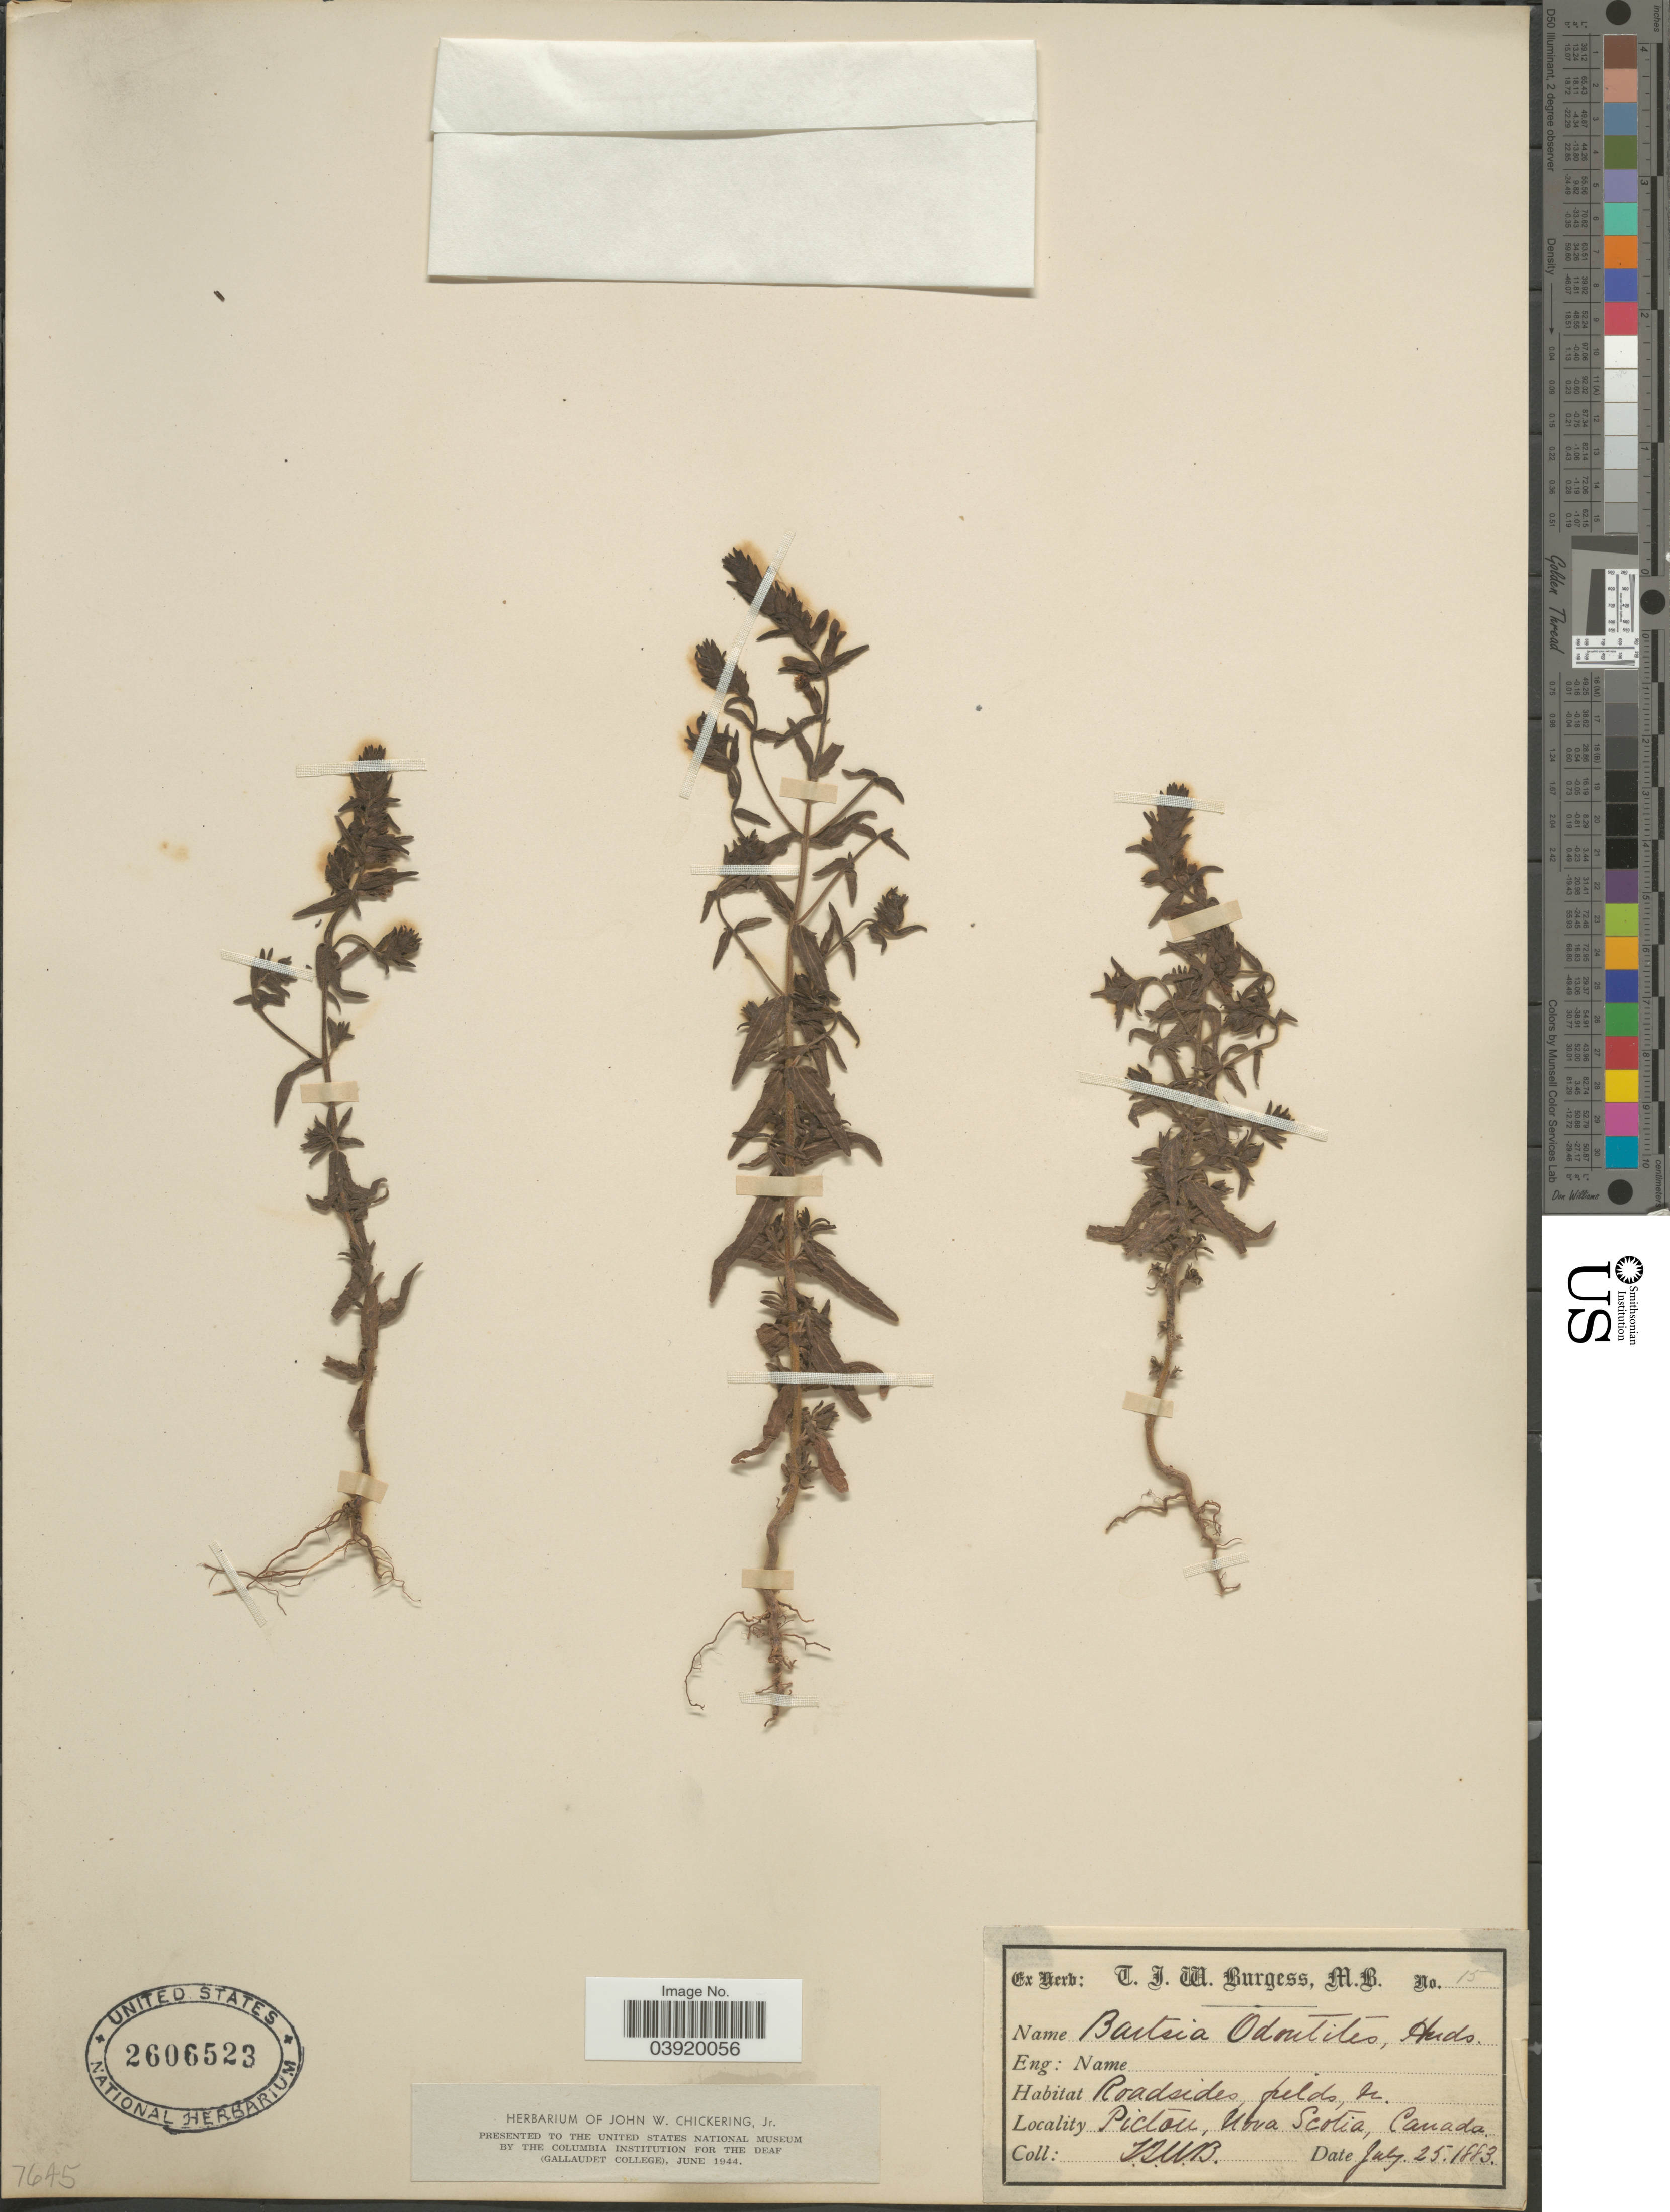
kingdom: Plantae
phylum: Tracheophyta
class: Magnoliopsida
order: Lamiales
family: Orobanchaceae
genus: Bartsia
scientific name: Bartsia odontites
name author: (L.) Huds.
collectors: T. Burgess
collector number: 15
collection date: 1883-07-25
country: Canada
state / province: Nova Scotia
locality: Picton.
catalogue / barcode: US 2606523